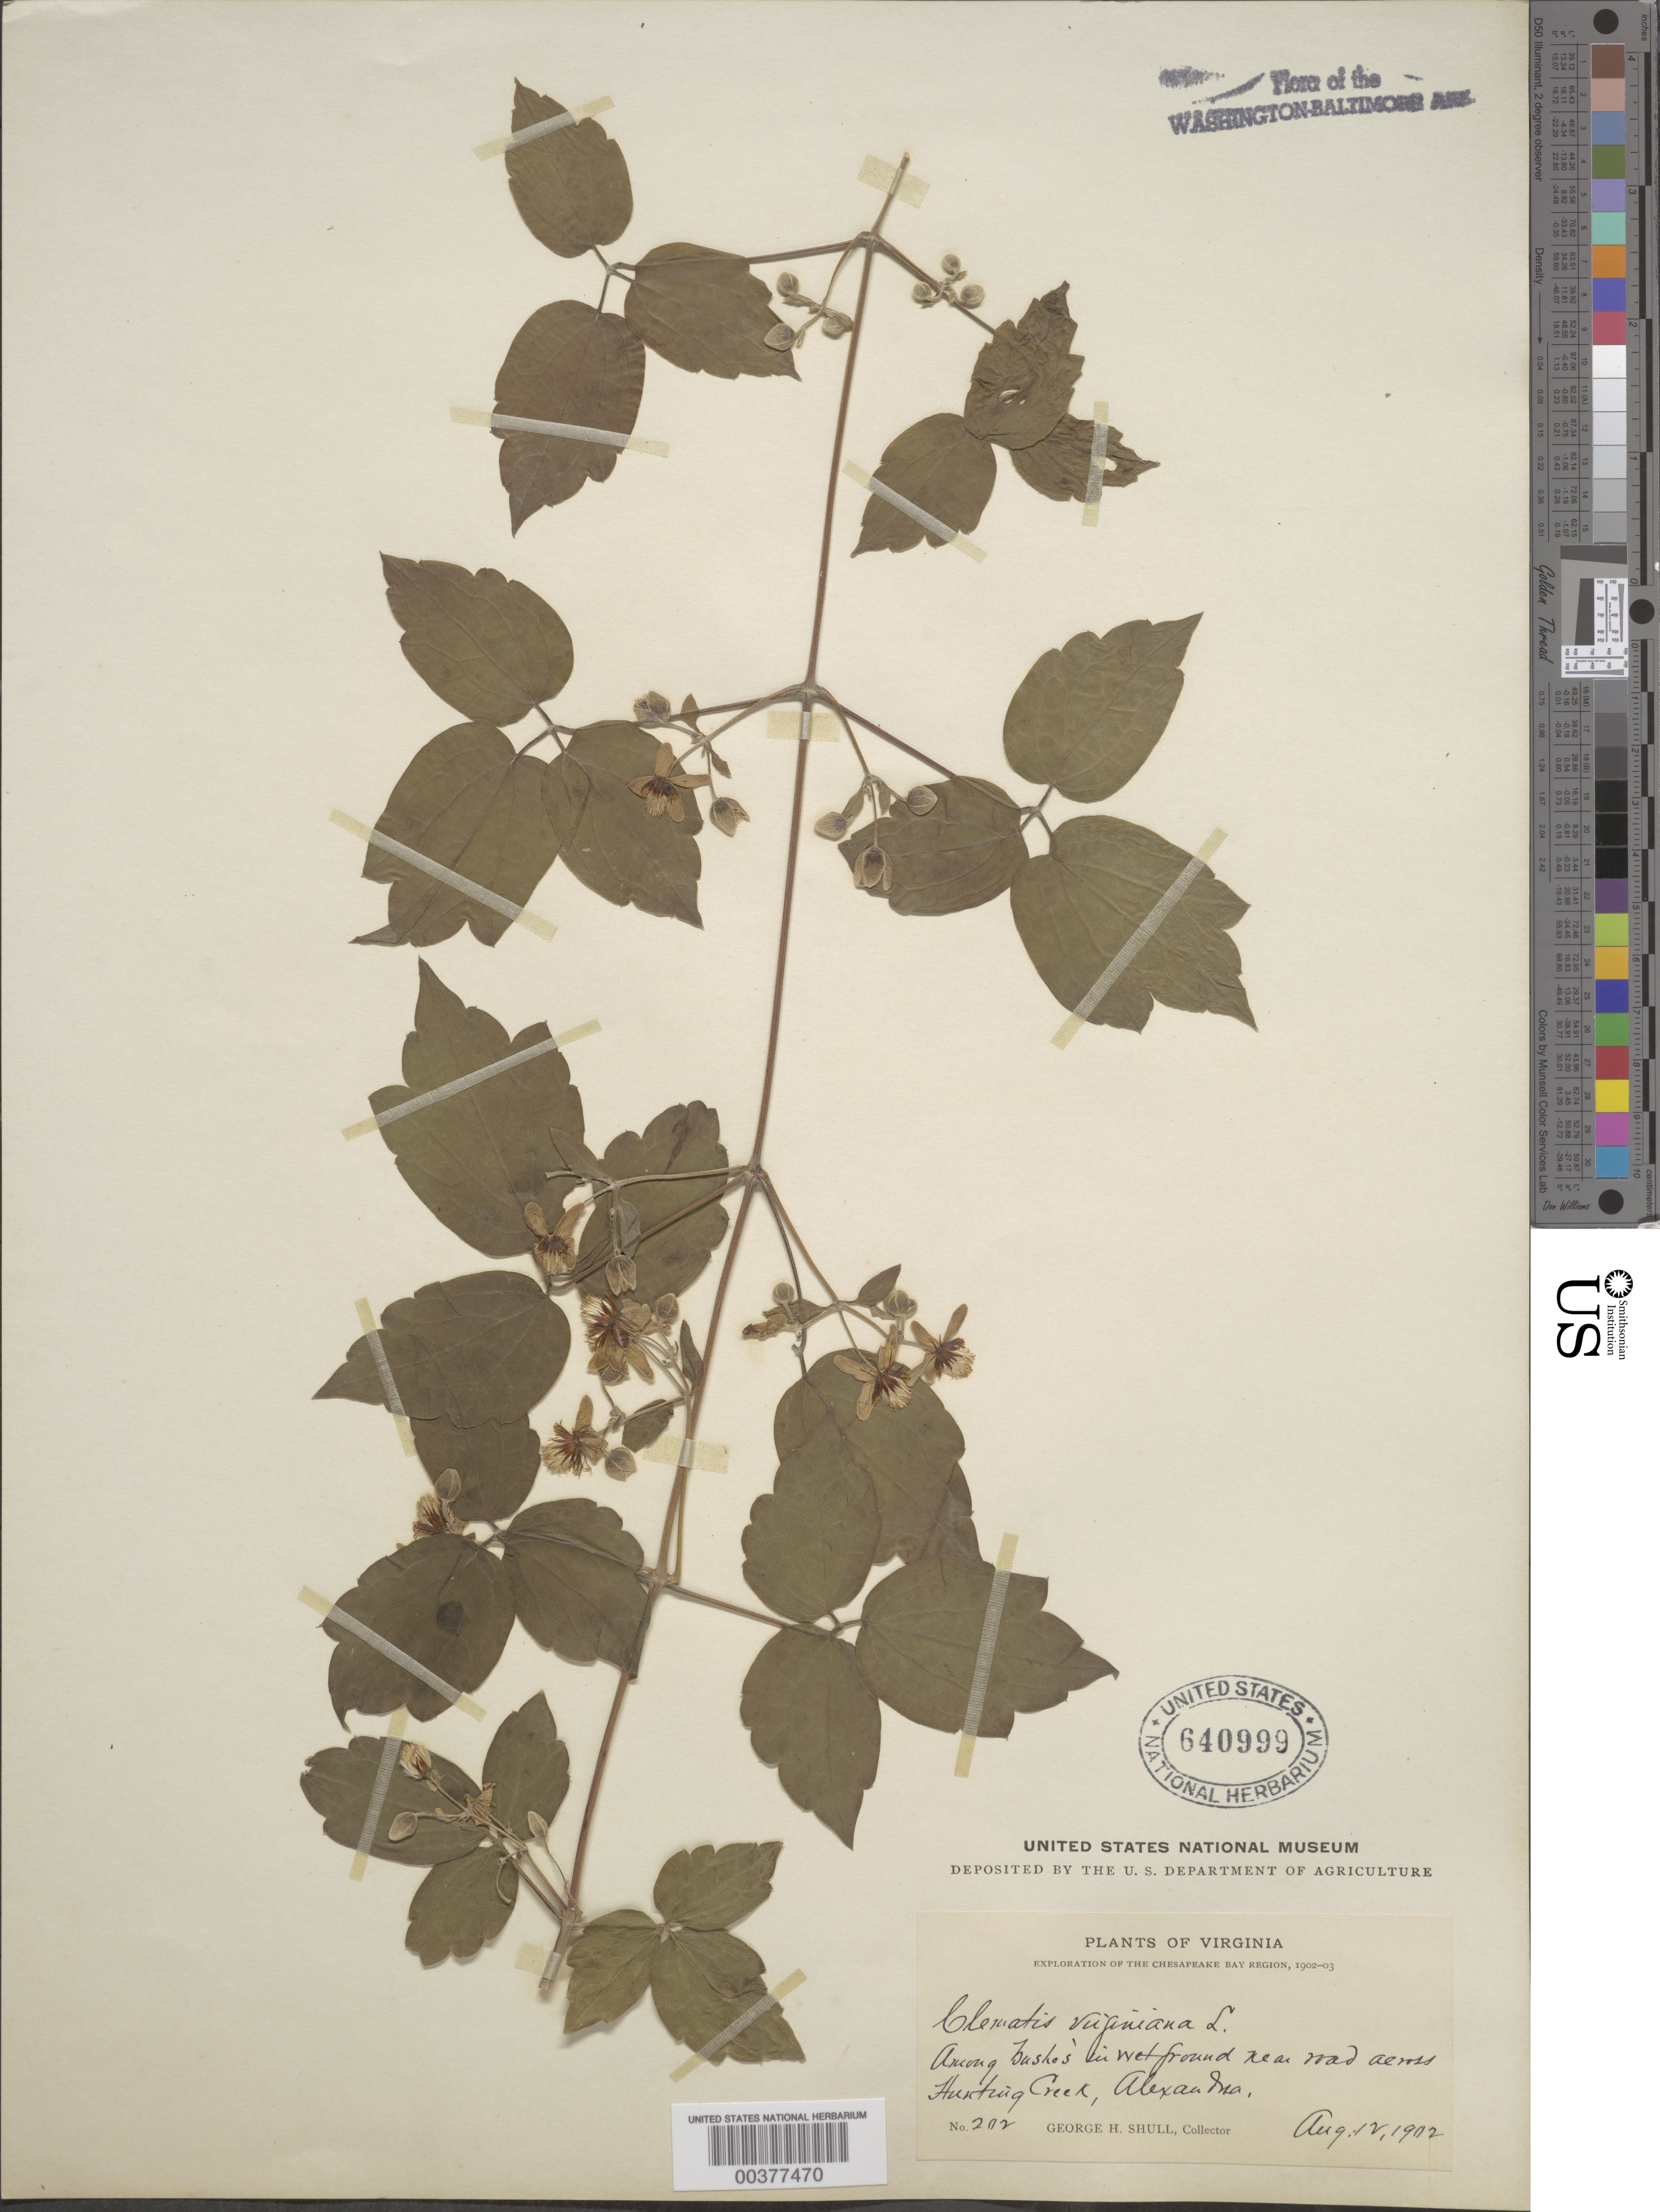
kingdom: Plantae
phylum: Tracheophyta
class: Magnoliopsida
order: Ranunculales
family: Ranunculaceae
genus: Clematis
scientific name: Clematis virginiana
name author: L.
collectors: G. H. Shull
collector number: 202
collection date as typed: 12 Aug 1902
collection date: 1902-08-12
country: United States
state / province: Virginia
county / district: Fairfax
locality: Hunting Creek, Alexandria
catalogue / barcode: US 640999